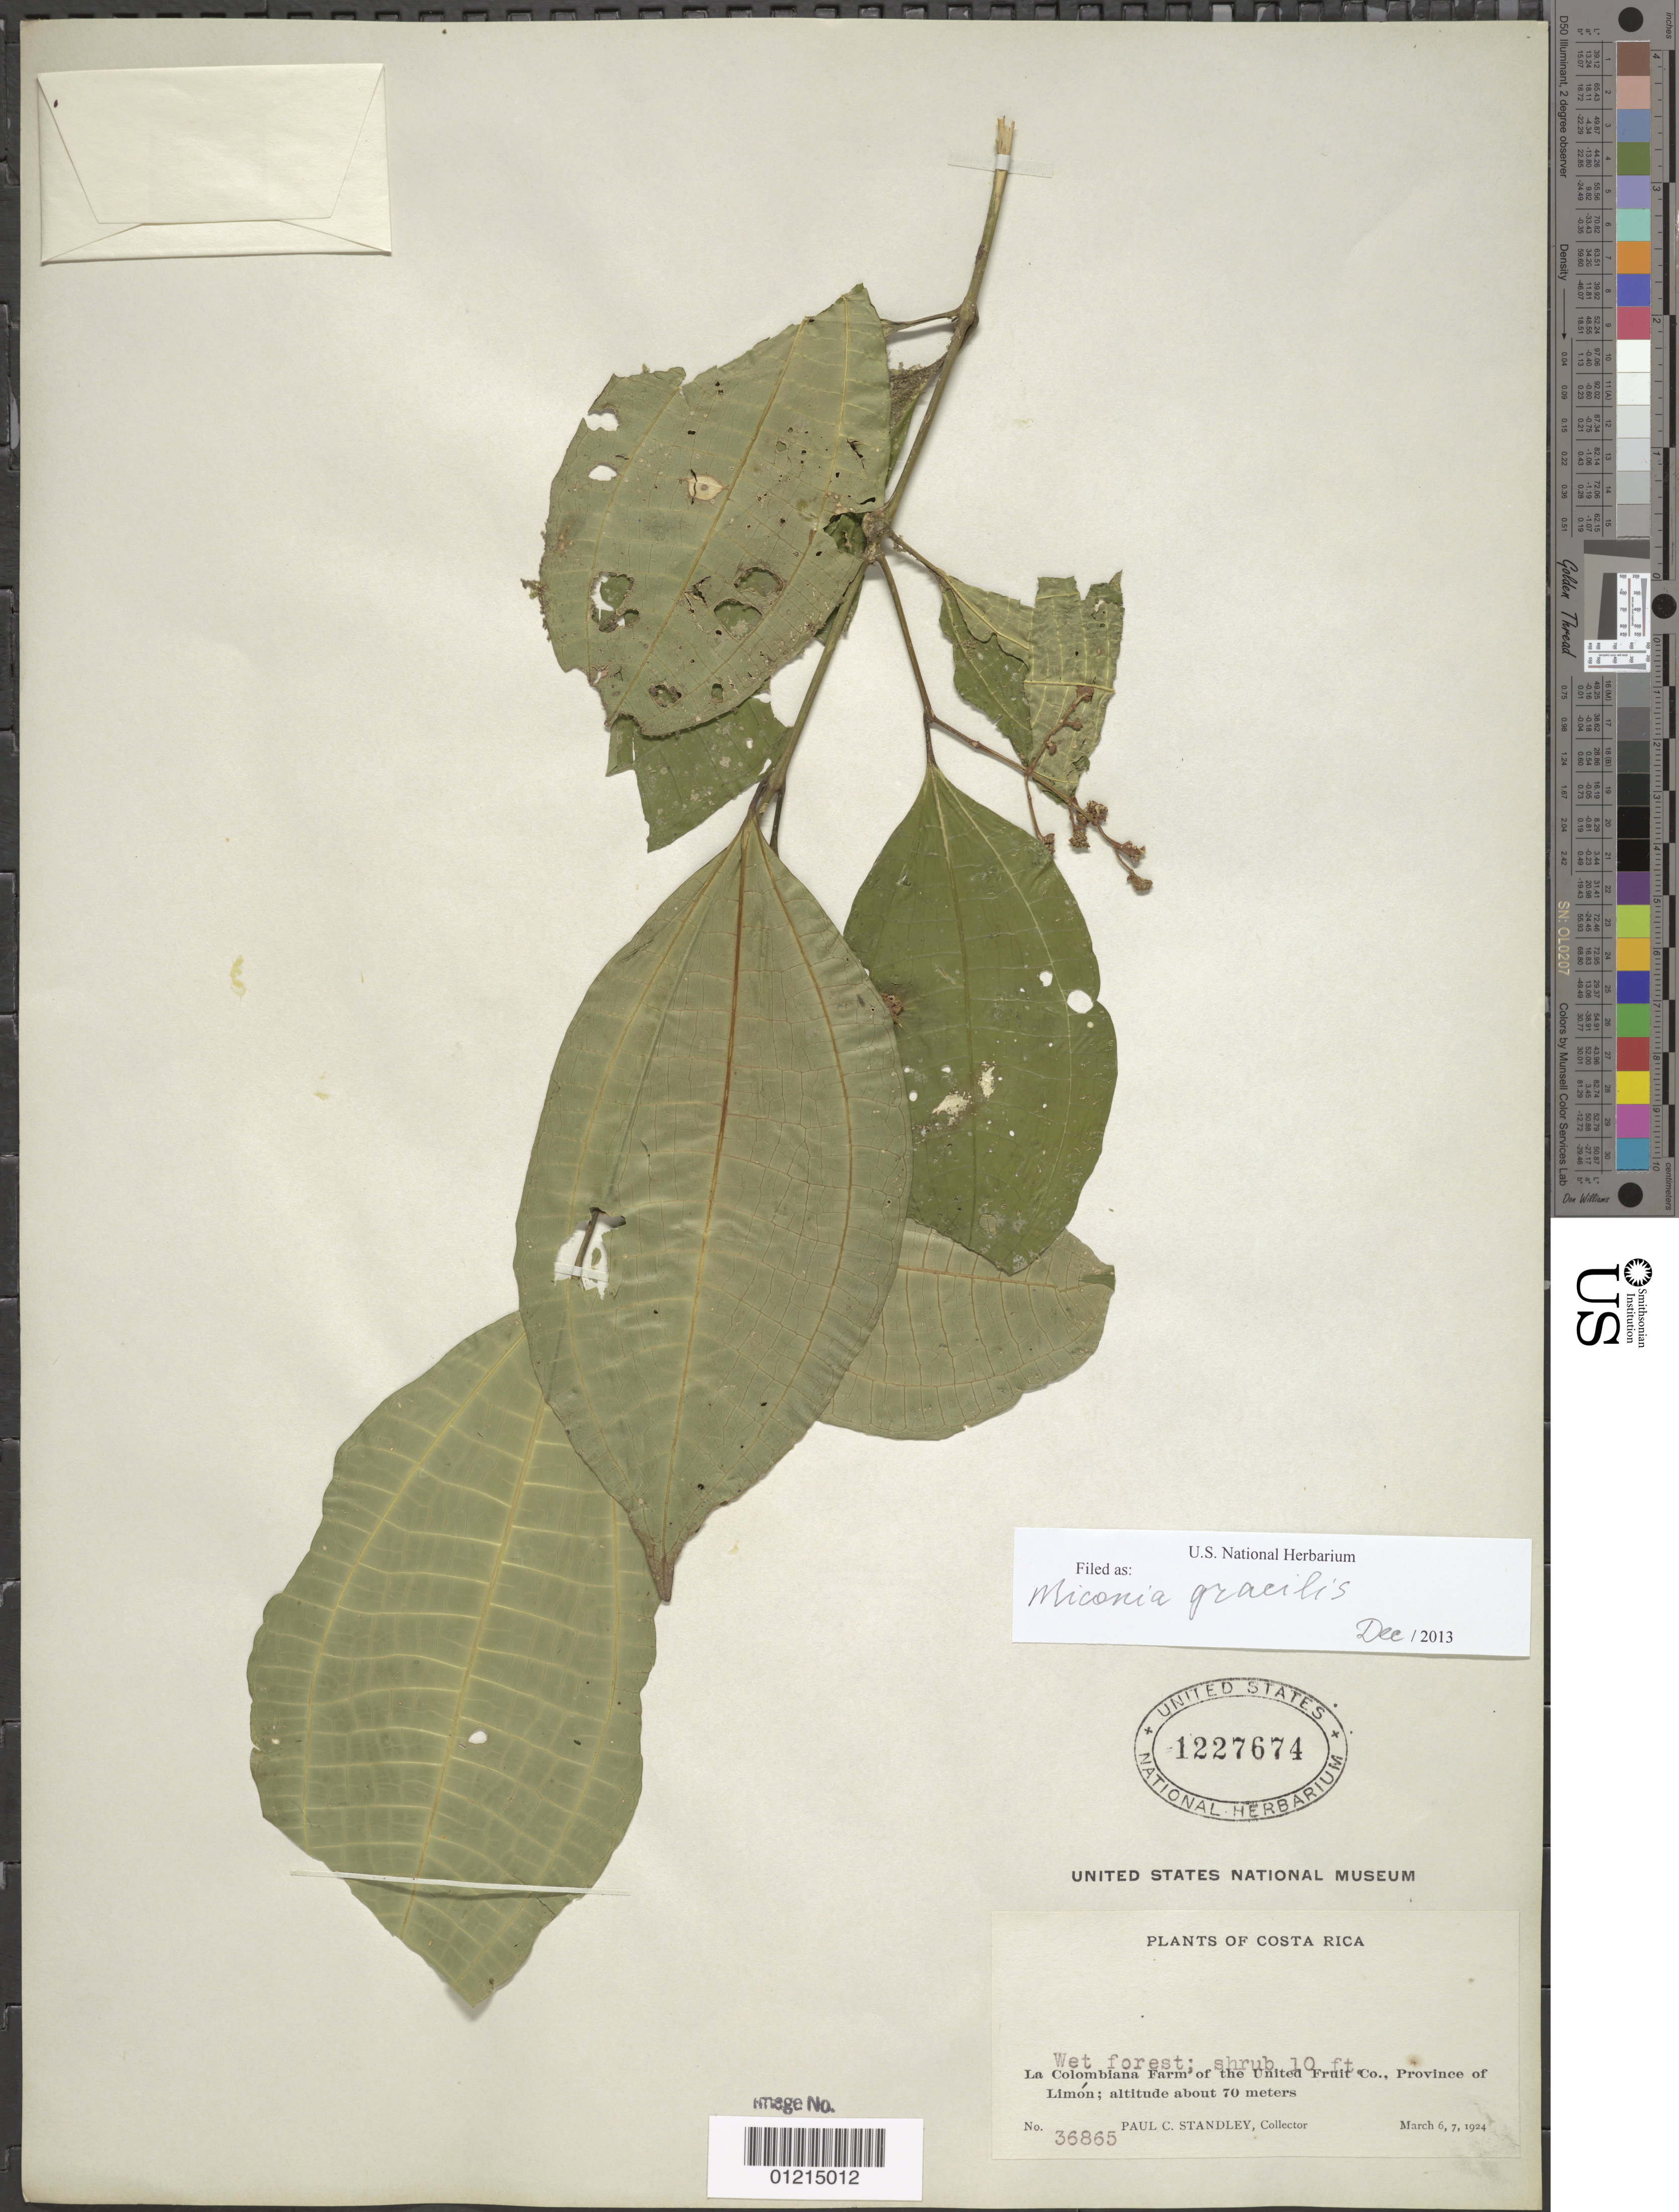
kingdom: Plantae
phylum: Tracheophyta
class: Magnoliopsida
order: Myrtales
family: Melastomataceae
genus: Miconia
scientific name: Miconia gracilis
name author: Triana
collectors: P. C. Standley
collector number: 36865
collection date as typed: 06 Mar 1924 and 07 Mar 1924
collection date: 1924-03-06,1924-03-07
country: Costa Rica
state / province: Limón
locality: La Colombiana Farm of the United Fruit Co.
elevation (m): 70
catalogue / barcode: US 1227674